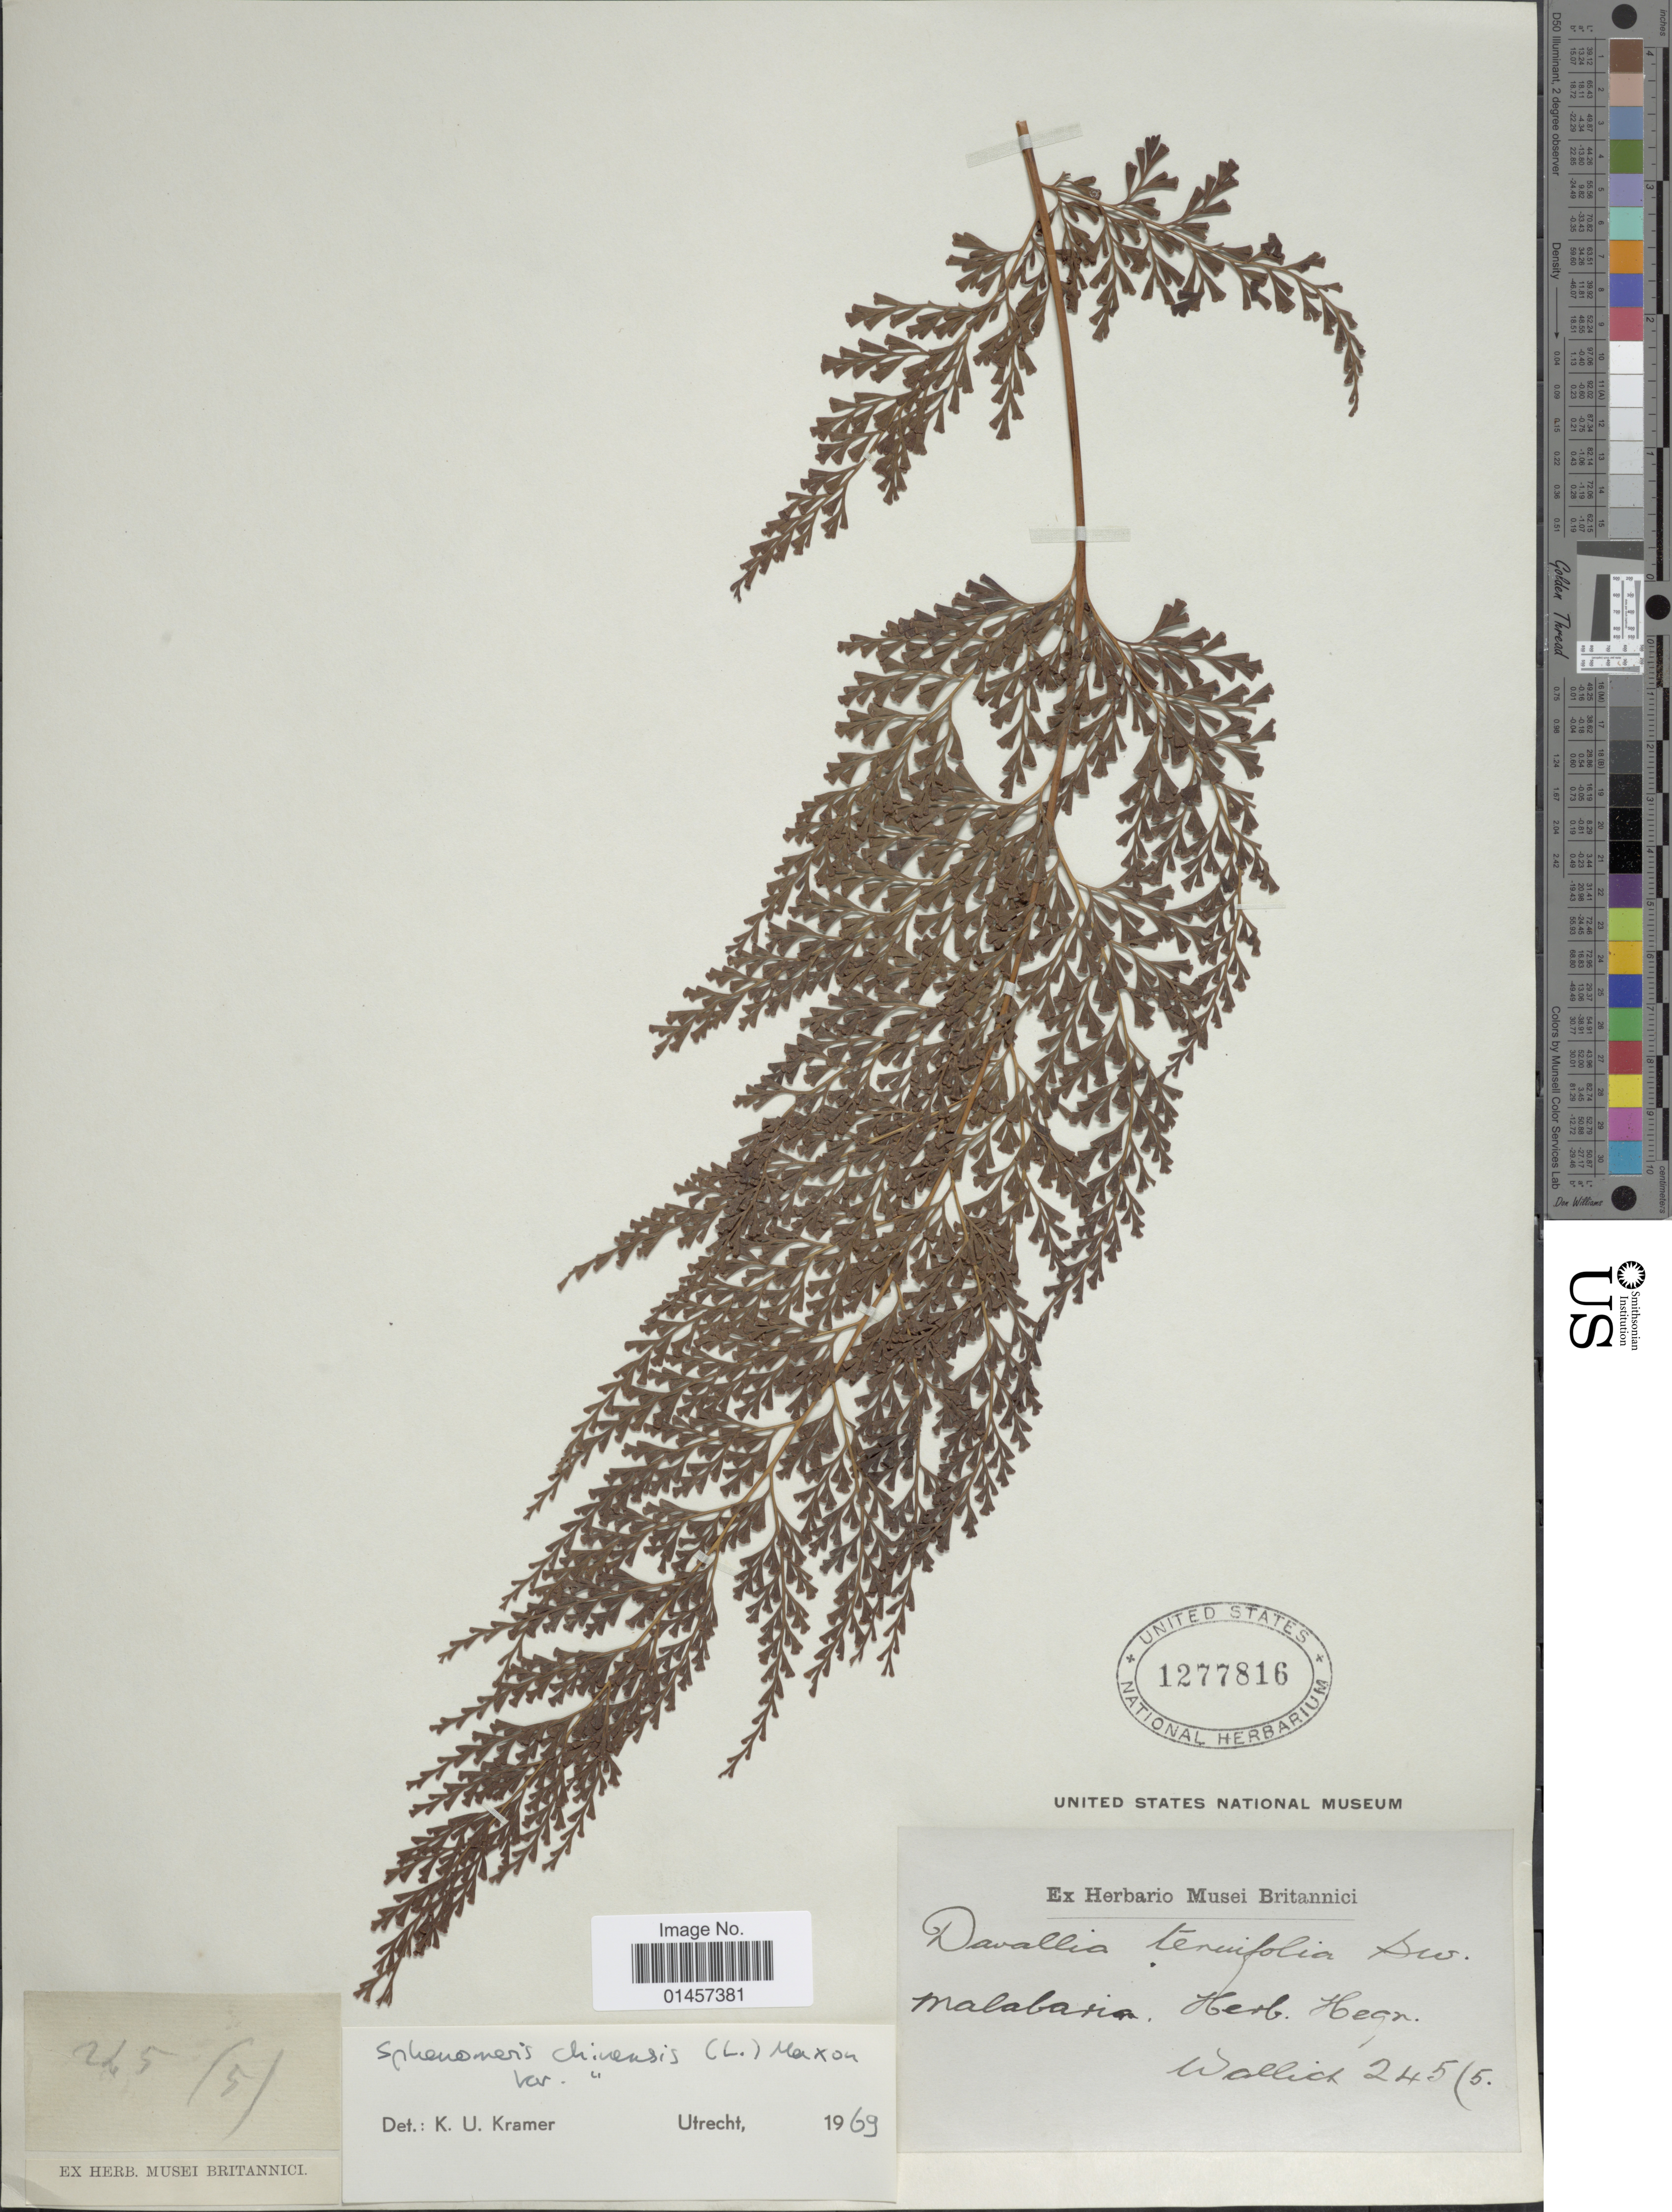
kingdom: Plantae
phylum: Tracheophyta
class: Polypodiopsida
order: Polypodiales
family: Lindsaeaceae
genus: Sphenomeris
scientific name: Sphenomeris chinensis var. chinensis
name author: (L.) Maxon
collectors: -- Wallich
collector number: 245(5)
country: India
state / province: Kerala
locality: Malabaria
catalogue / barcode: US 1277816